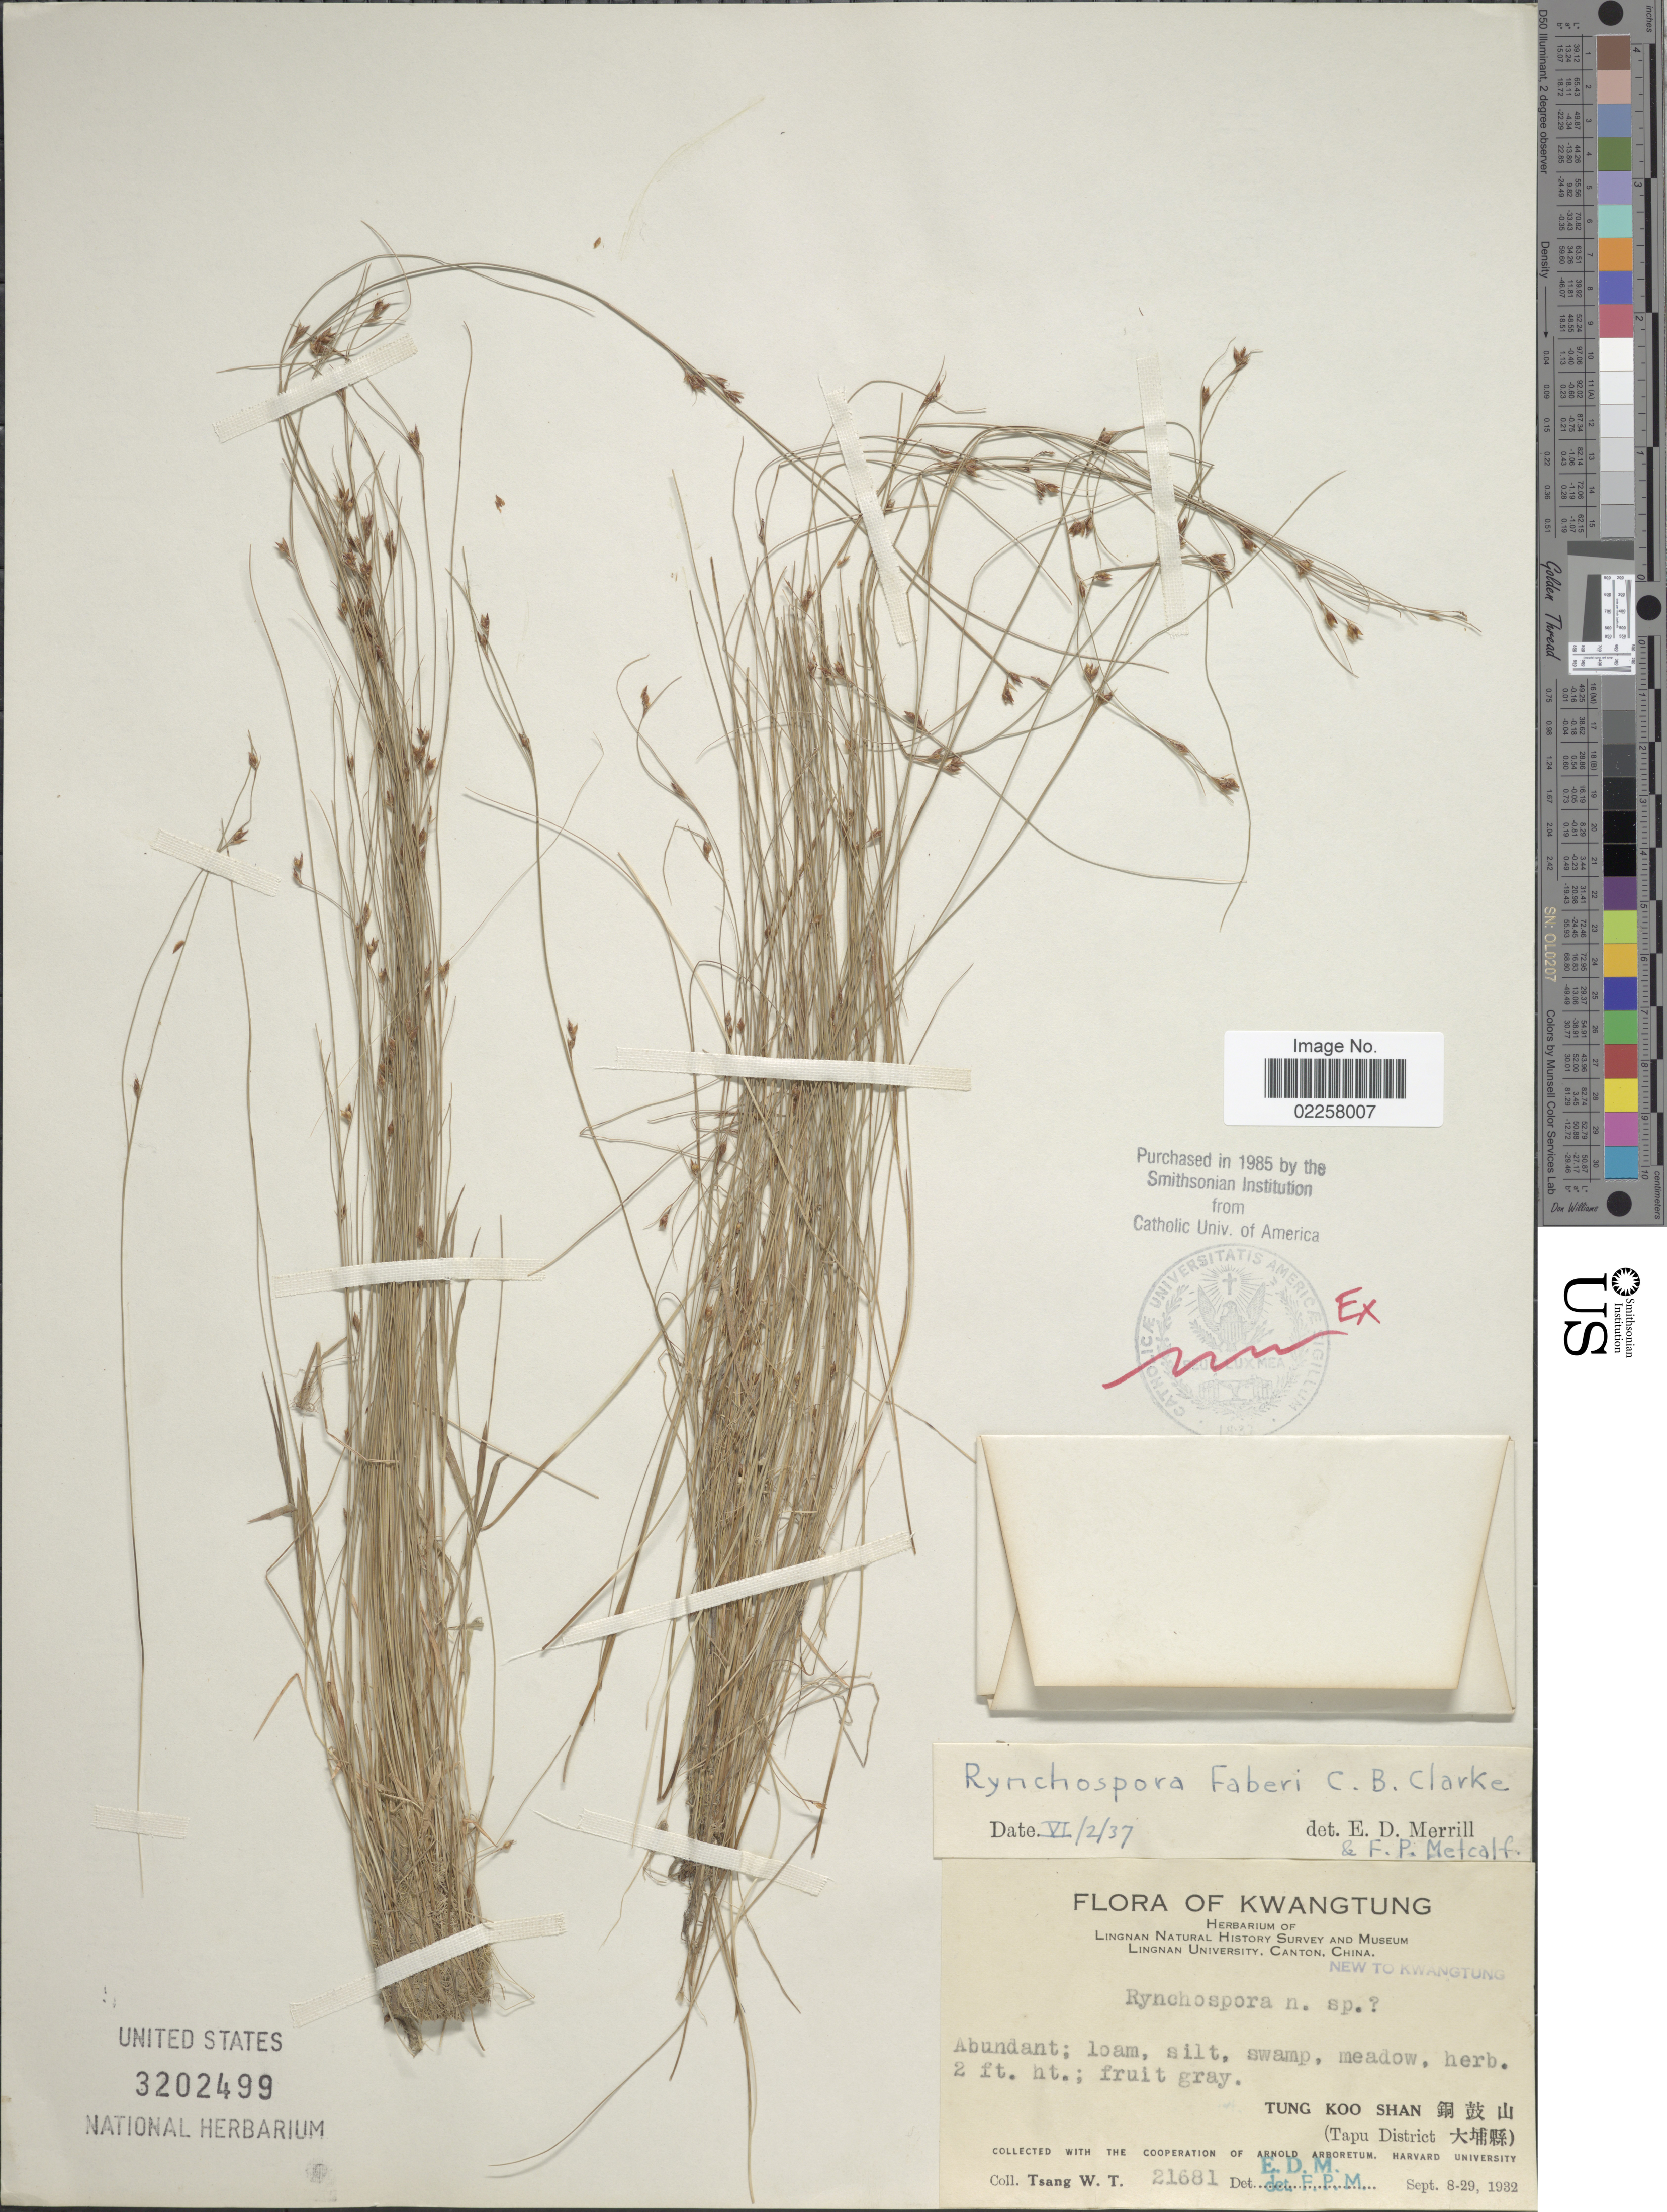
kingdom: Plantae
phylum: Tracheophyta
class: Liliopsida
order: Poales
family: Cyperaceae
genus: Rhynchospora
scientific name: Rhynchospora faberi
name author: C.B. Clarke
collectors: W. T. Tsang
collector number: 21681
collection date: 1932-09-08/1932-09-29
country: China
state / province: Guangdong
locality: Kwangtung. Tung Koo Shan. (Tapu District)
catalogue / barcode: US 3202499